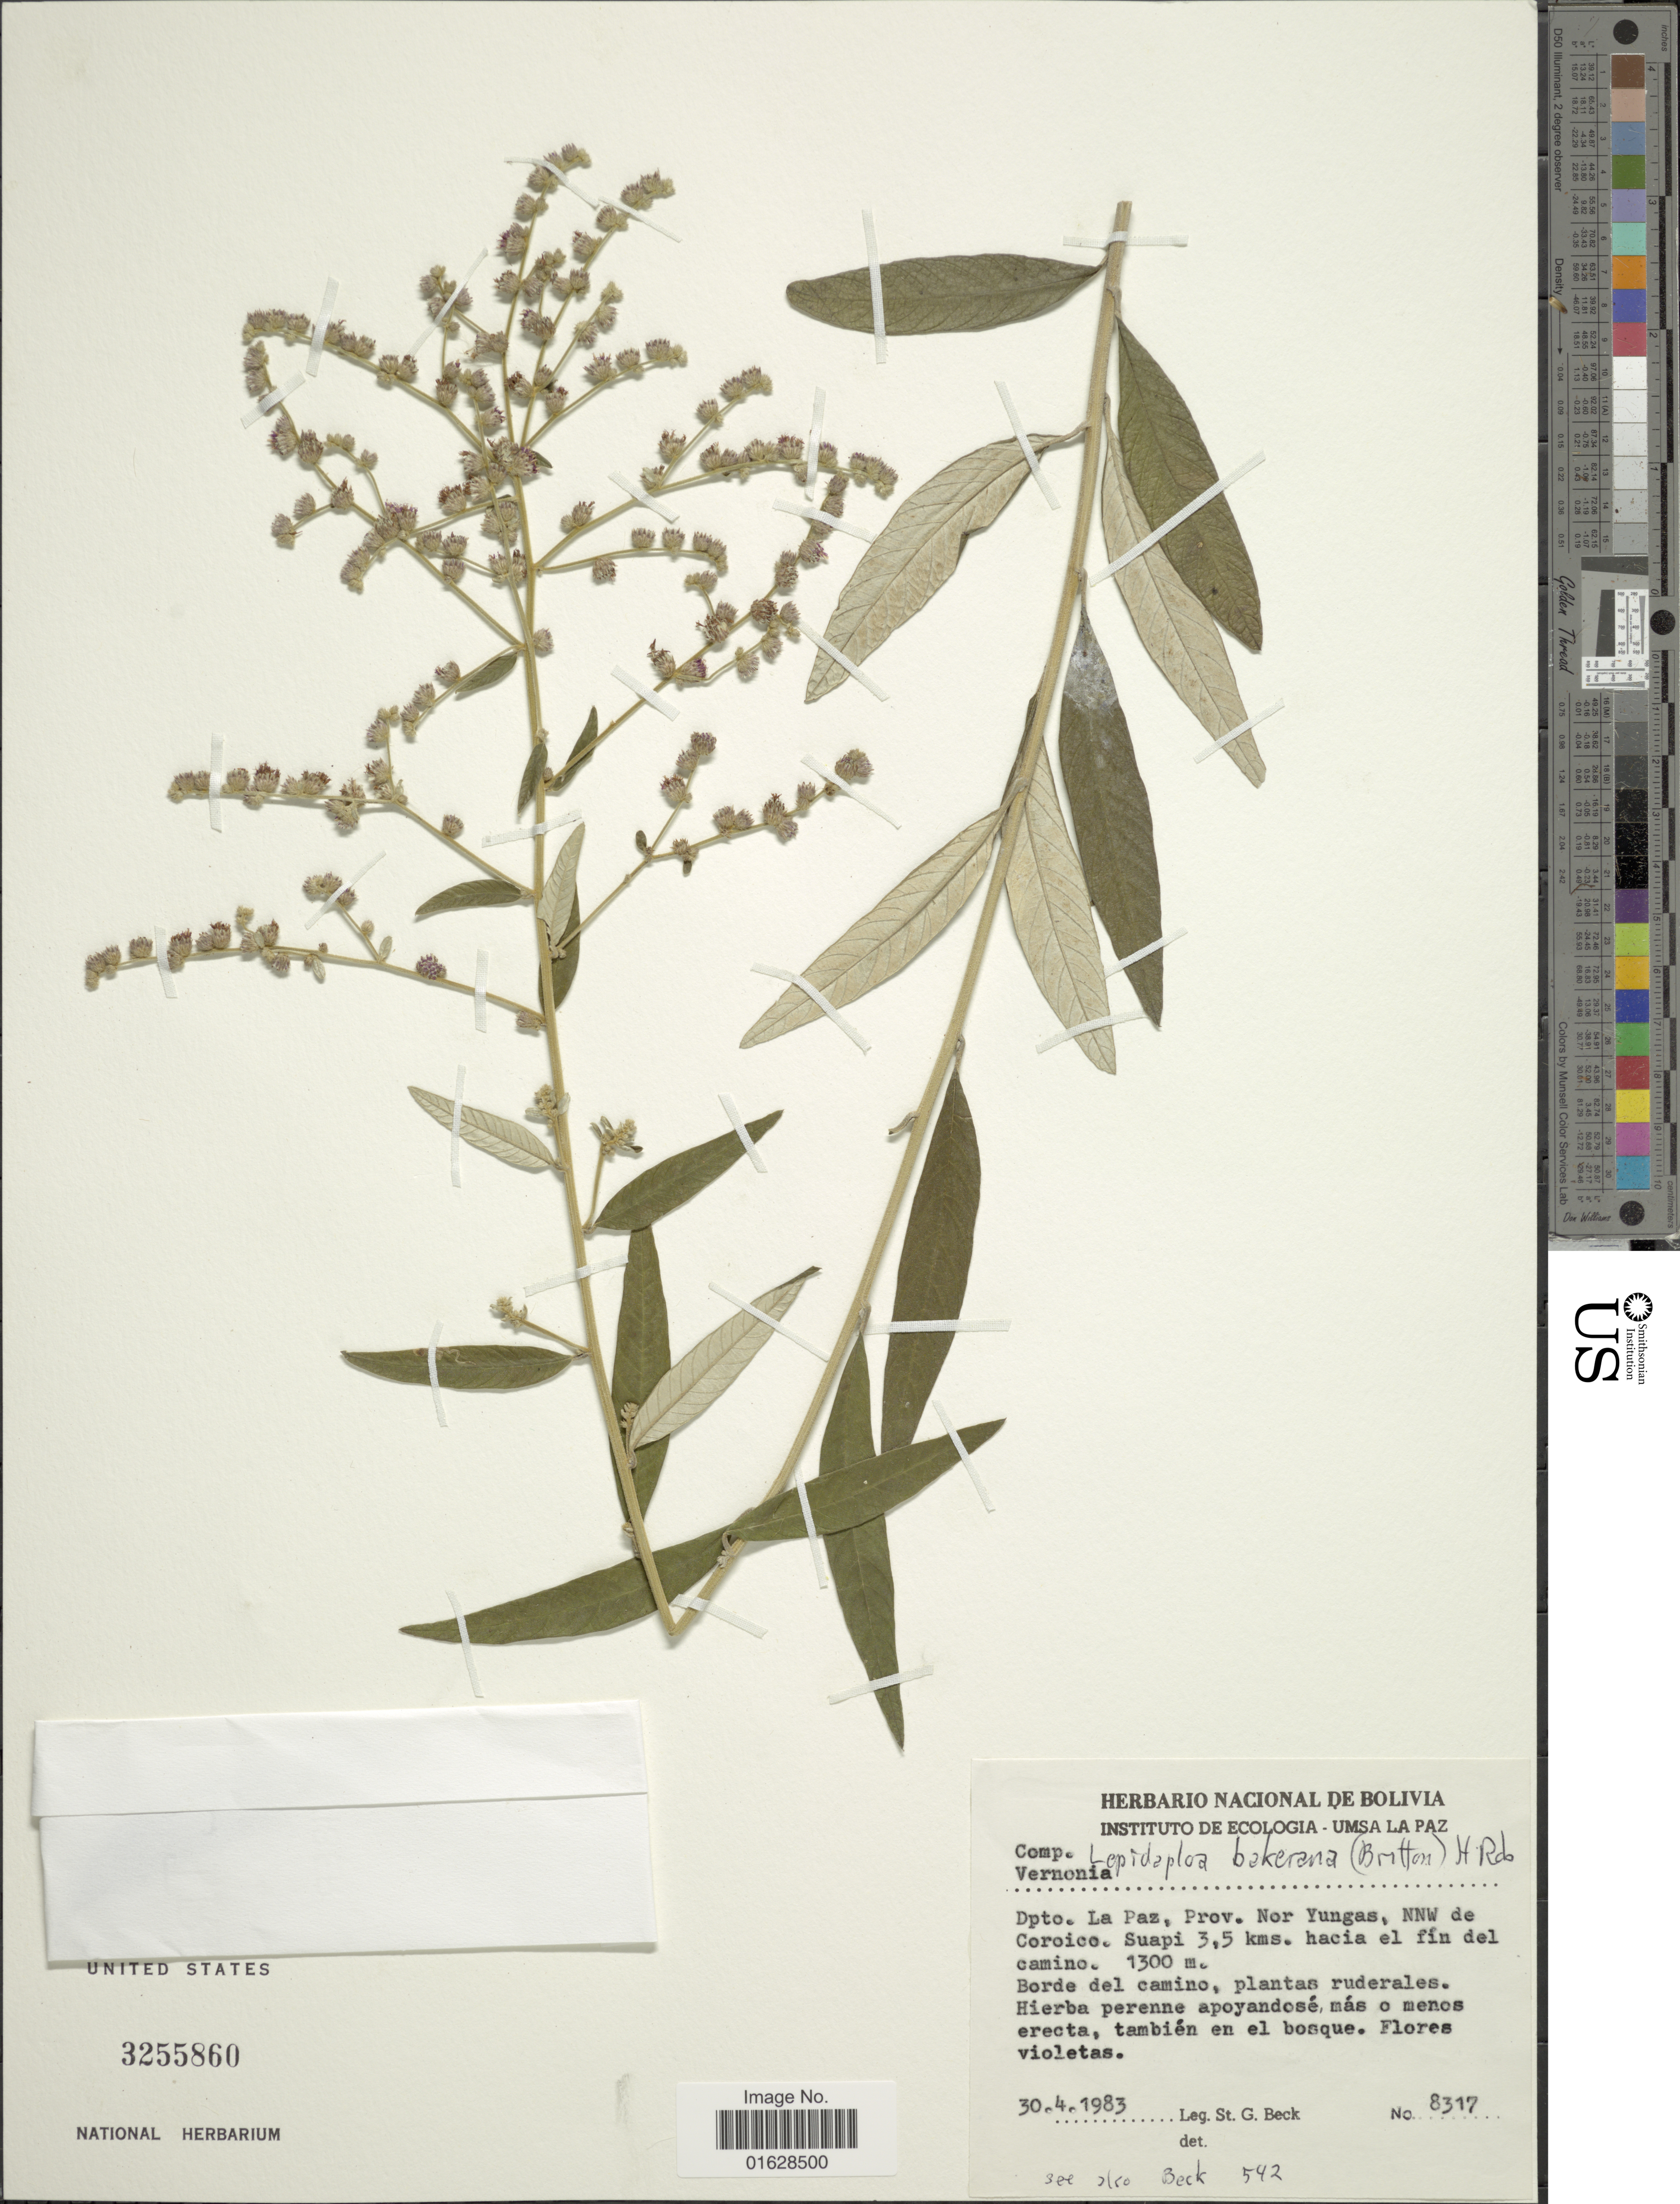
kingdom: Plantae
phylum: Tracheophyta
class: Magnoliopsida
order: Asterales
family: Asteraceae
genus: Lepidaploa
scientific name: Lepidaploa bakerana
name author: (Britton) H. Rob.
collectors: S. G. Beck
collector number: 8317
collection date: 1983-04-30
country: Bolivia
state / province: La Paz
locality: Bolivia. La Paz, Prov. Nor Yungas, NNW de Coroico, Suapi 3,5 kms. hacia el fin del camino.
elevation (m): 1300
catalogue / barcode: US 3255860